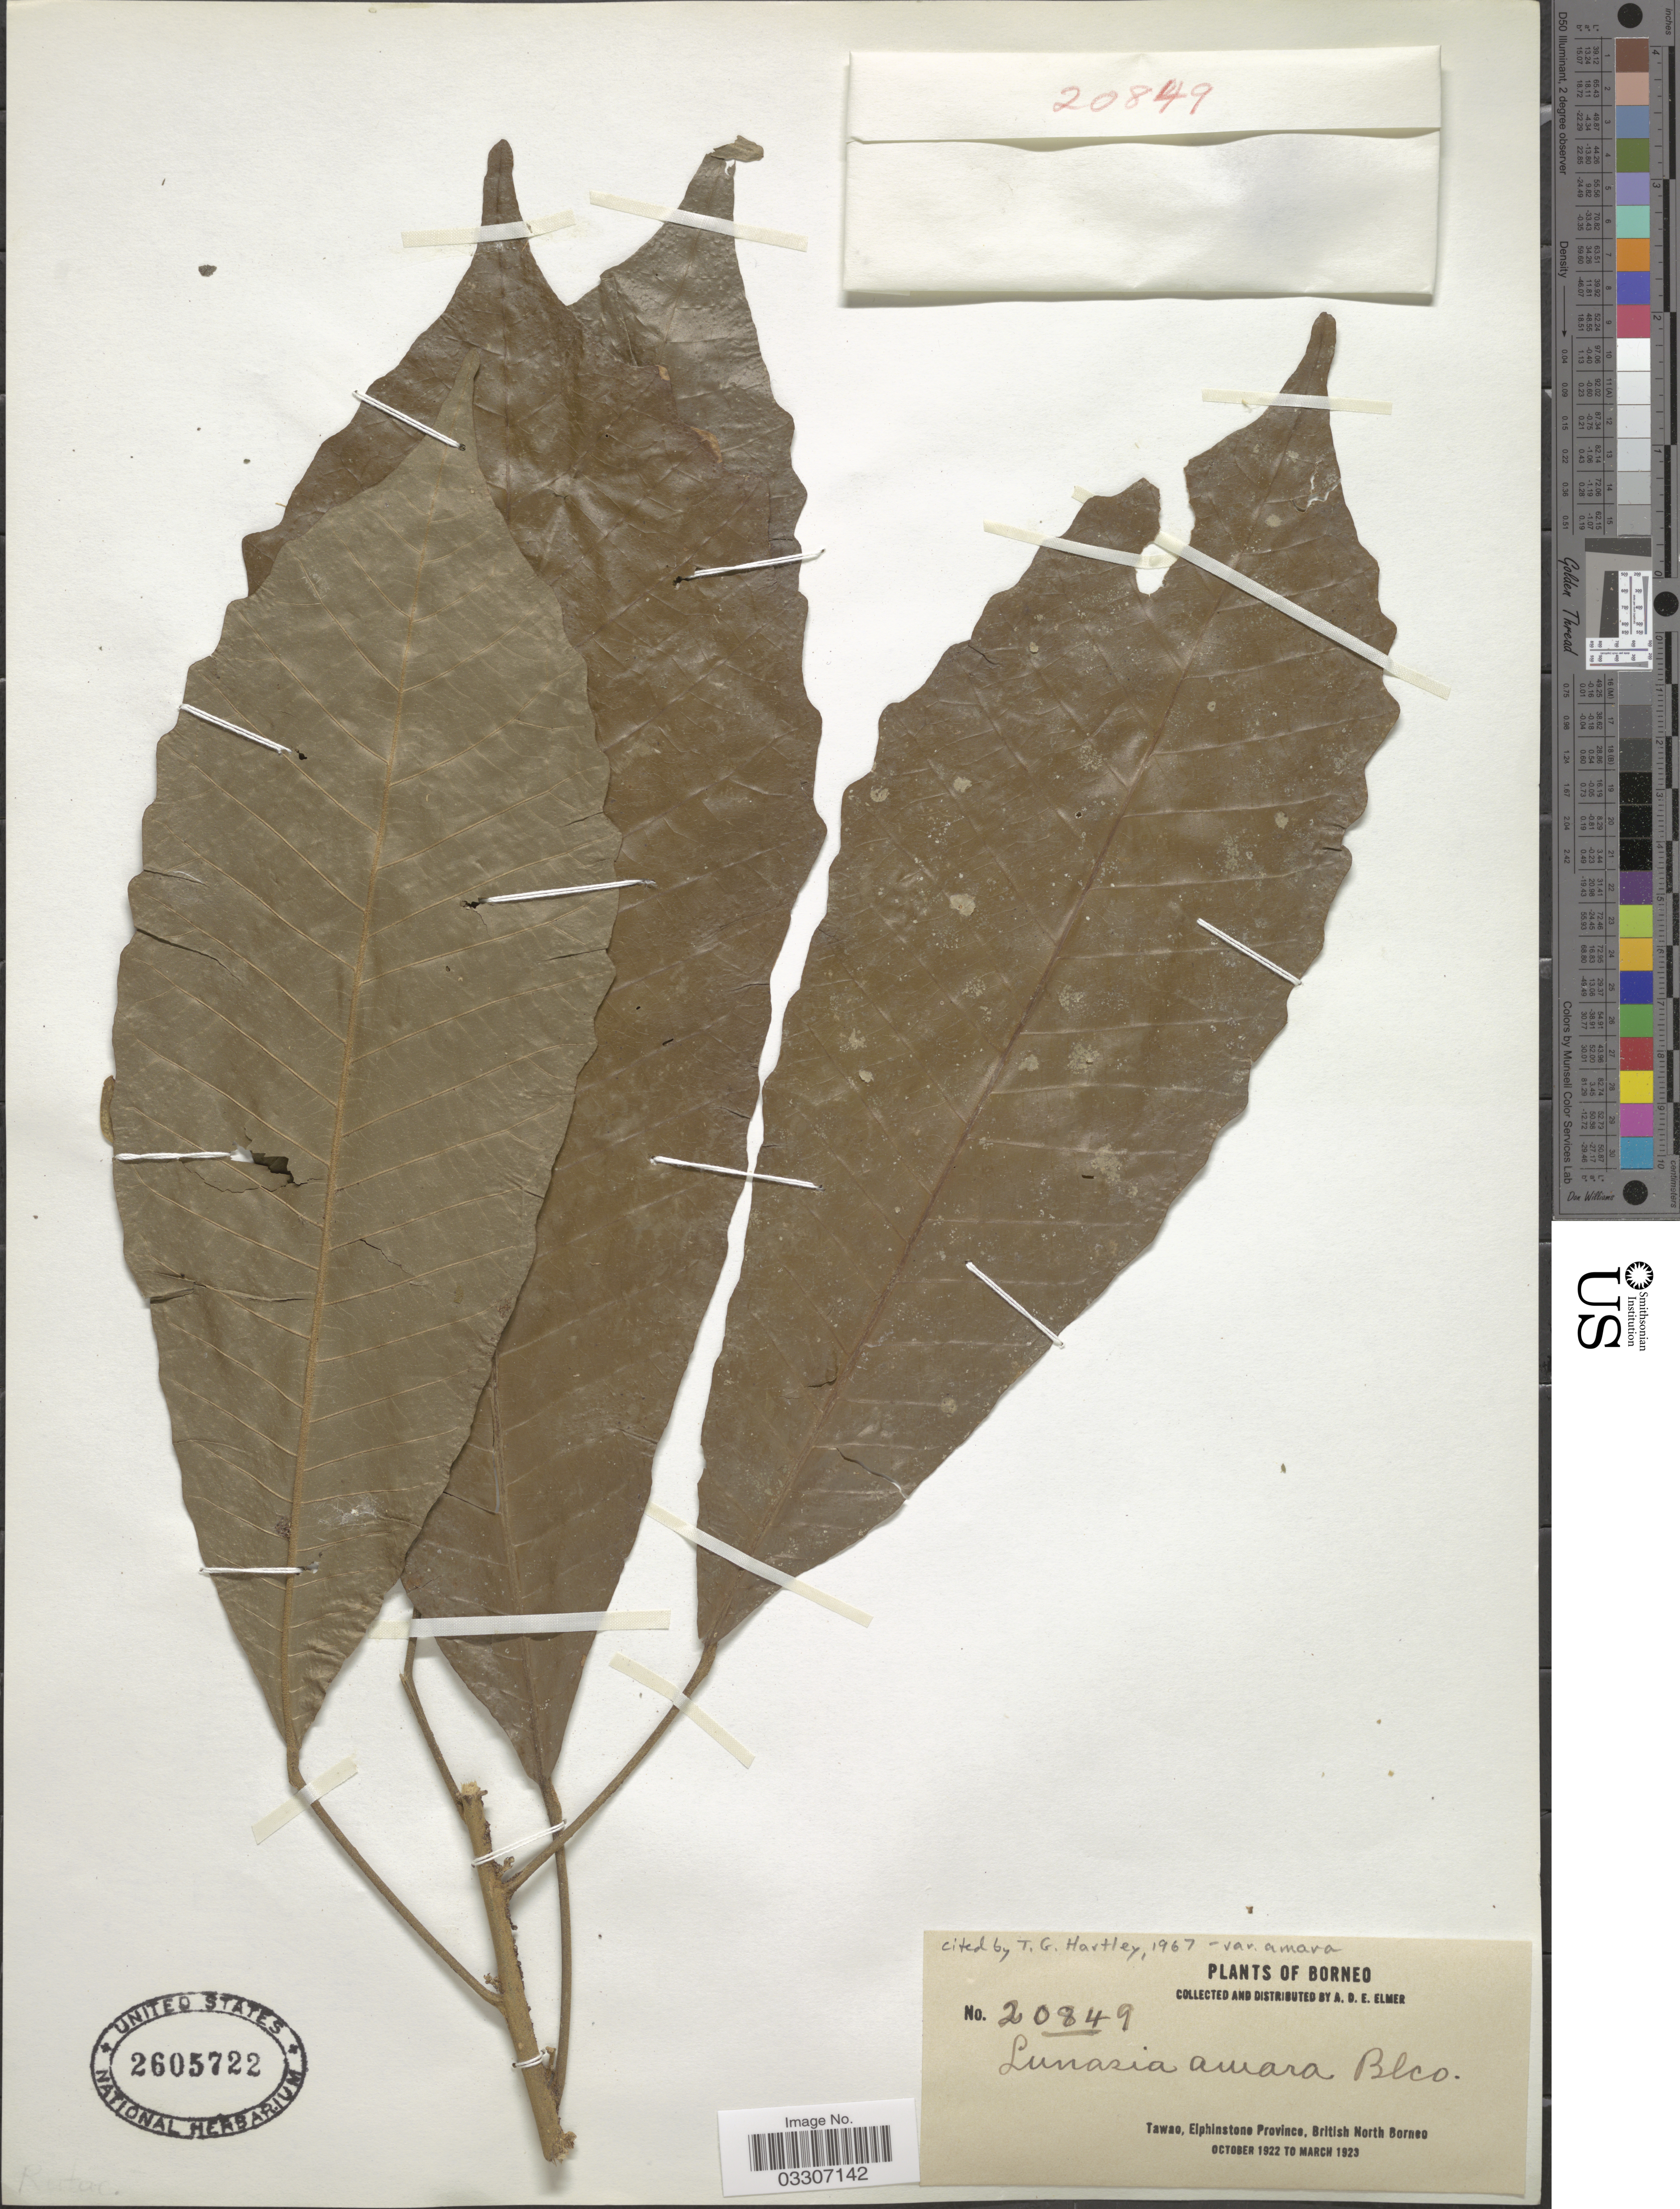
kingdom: Plantae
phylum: Tracheophyta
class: Magnoliopsida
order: Sapindales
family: Rutaceae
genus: Lunasia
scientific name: Lunasia amara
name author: Blanco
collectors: A. D. E. Elmer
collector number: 20849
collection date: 1922-10/1923-03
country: Malaysia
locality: Borneo. Tawao, Elphinstone Province, British North Borneo.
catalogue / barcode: US 2605722